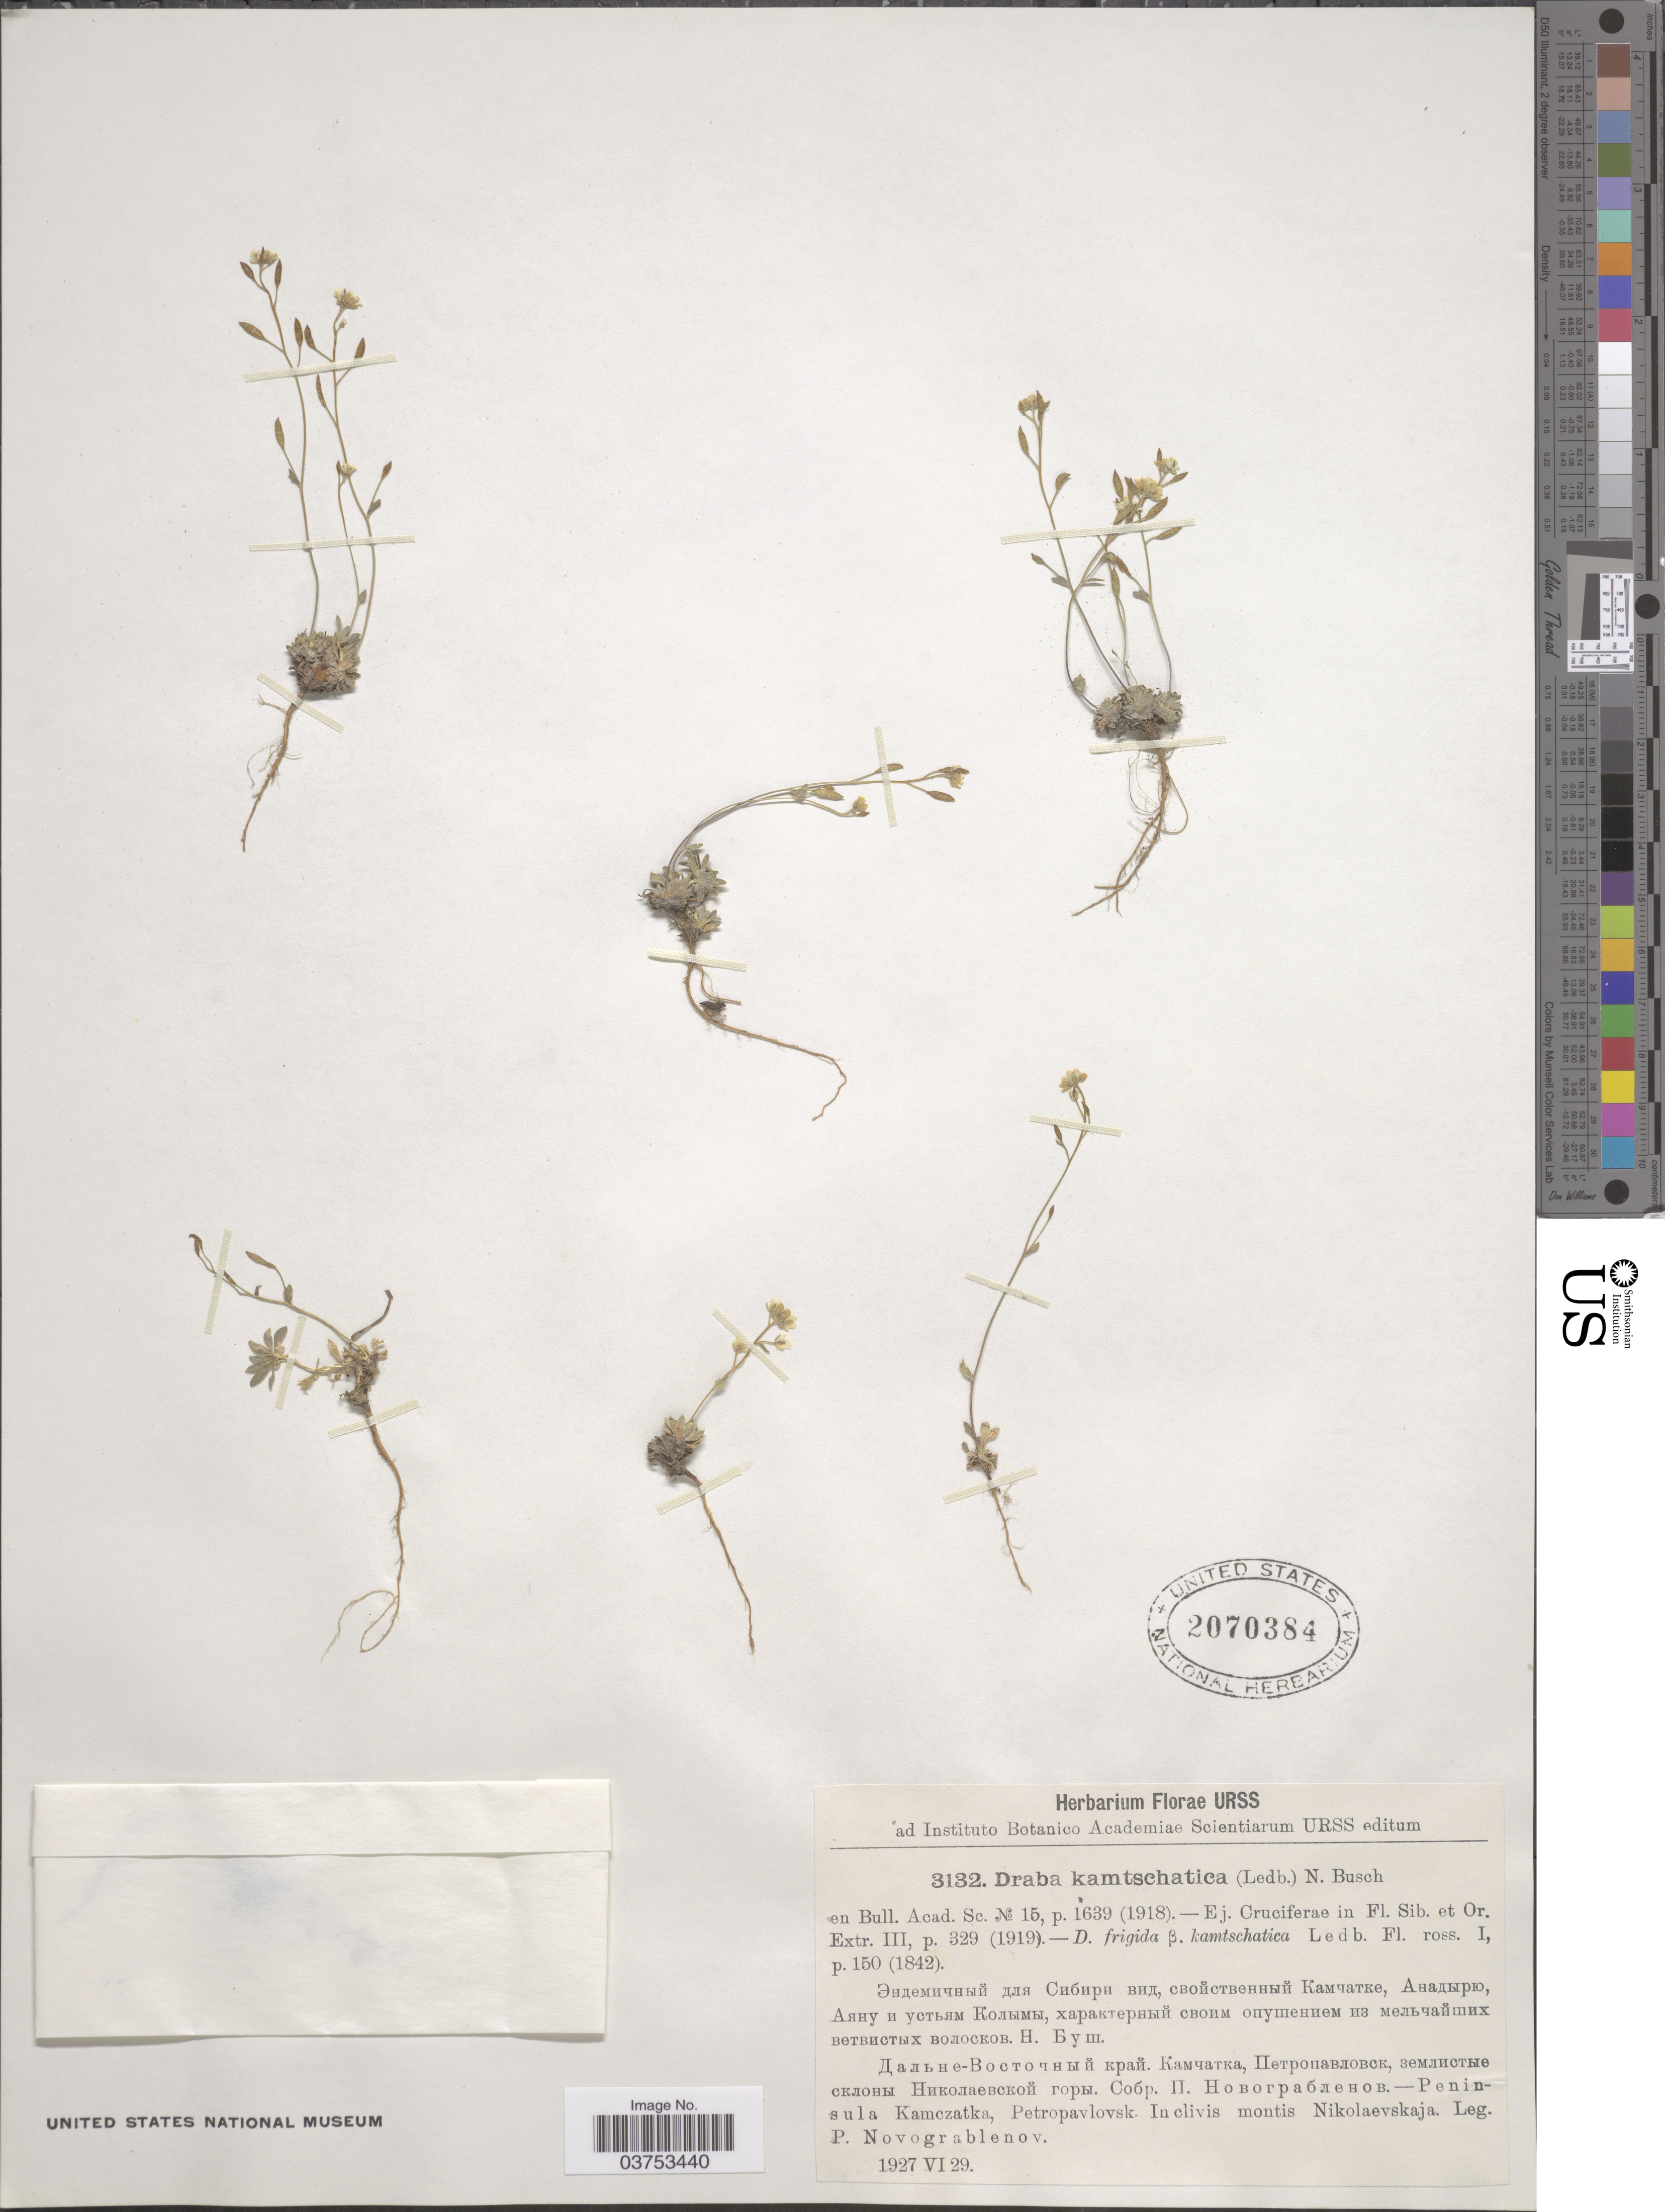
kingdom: Plantae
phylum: Tracheophyta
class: Magnoliopsida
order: Brassicales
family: Brassicaceae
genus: Draba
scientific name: Draba kamtschatica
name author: (Ledeb.) N. Busch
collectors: P. Novograblenov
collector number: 3132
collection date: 1927-06-29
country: Russian Federation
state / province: Kamchatka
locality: Peninsula Kamczatka, Petropavlovsk. In clivis montis Nikolaevskaja.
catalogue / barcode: US 2070384